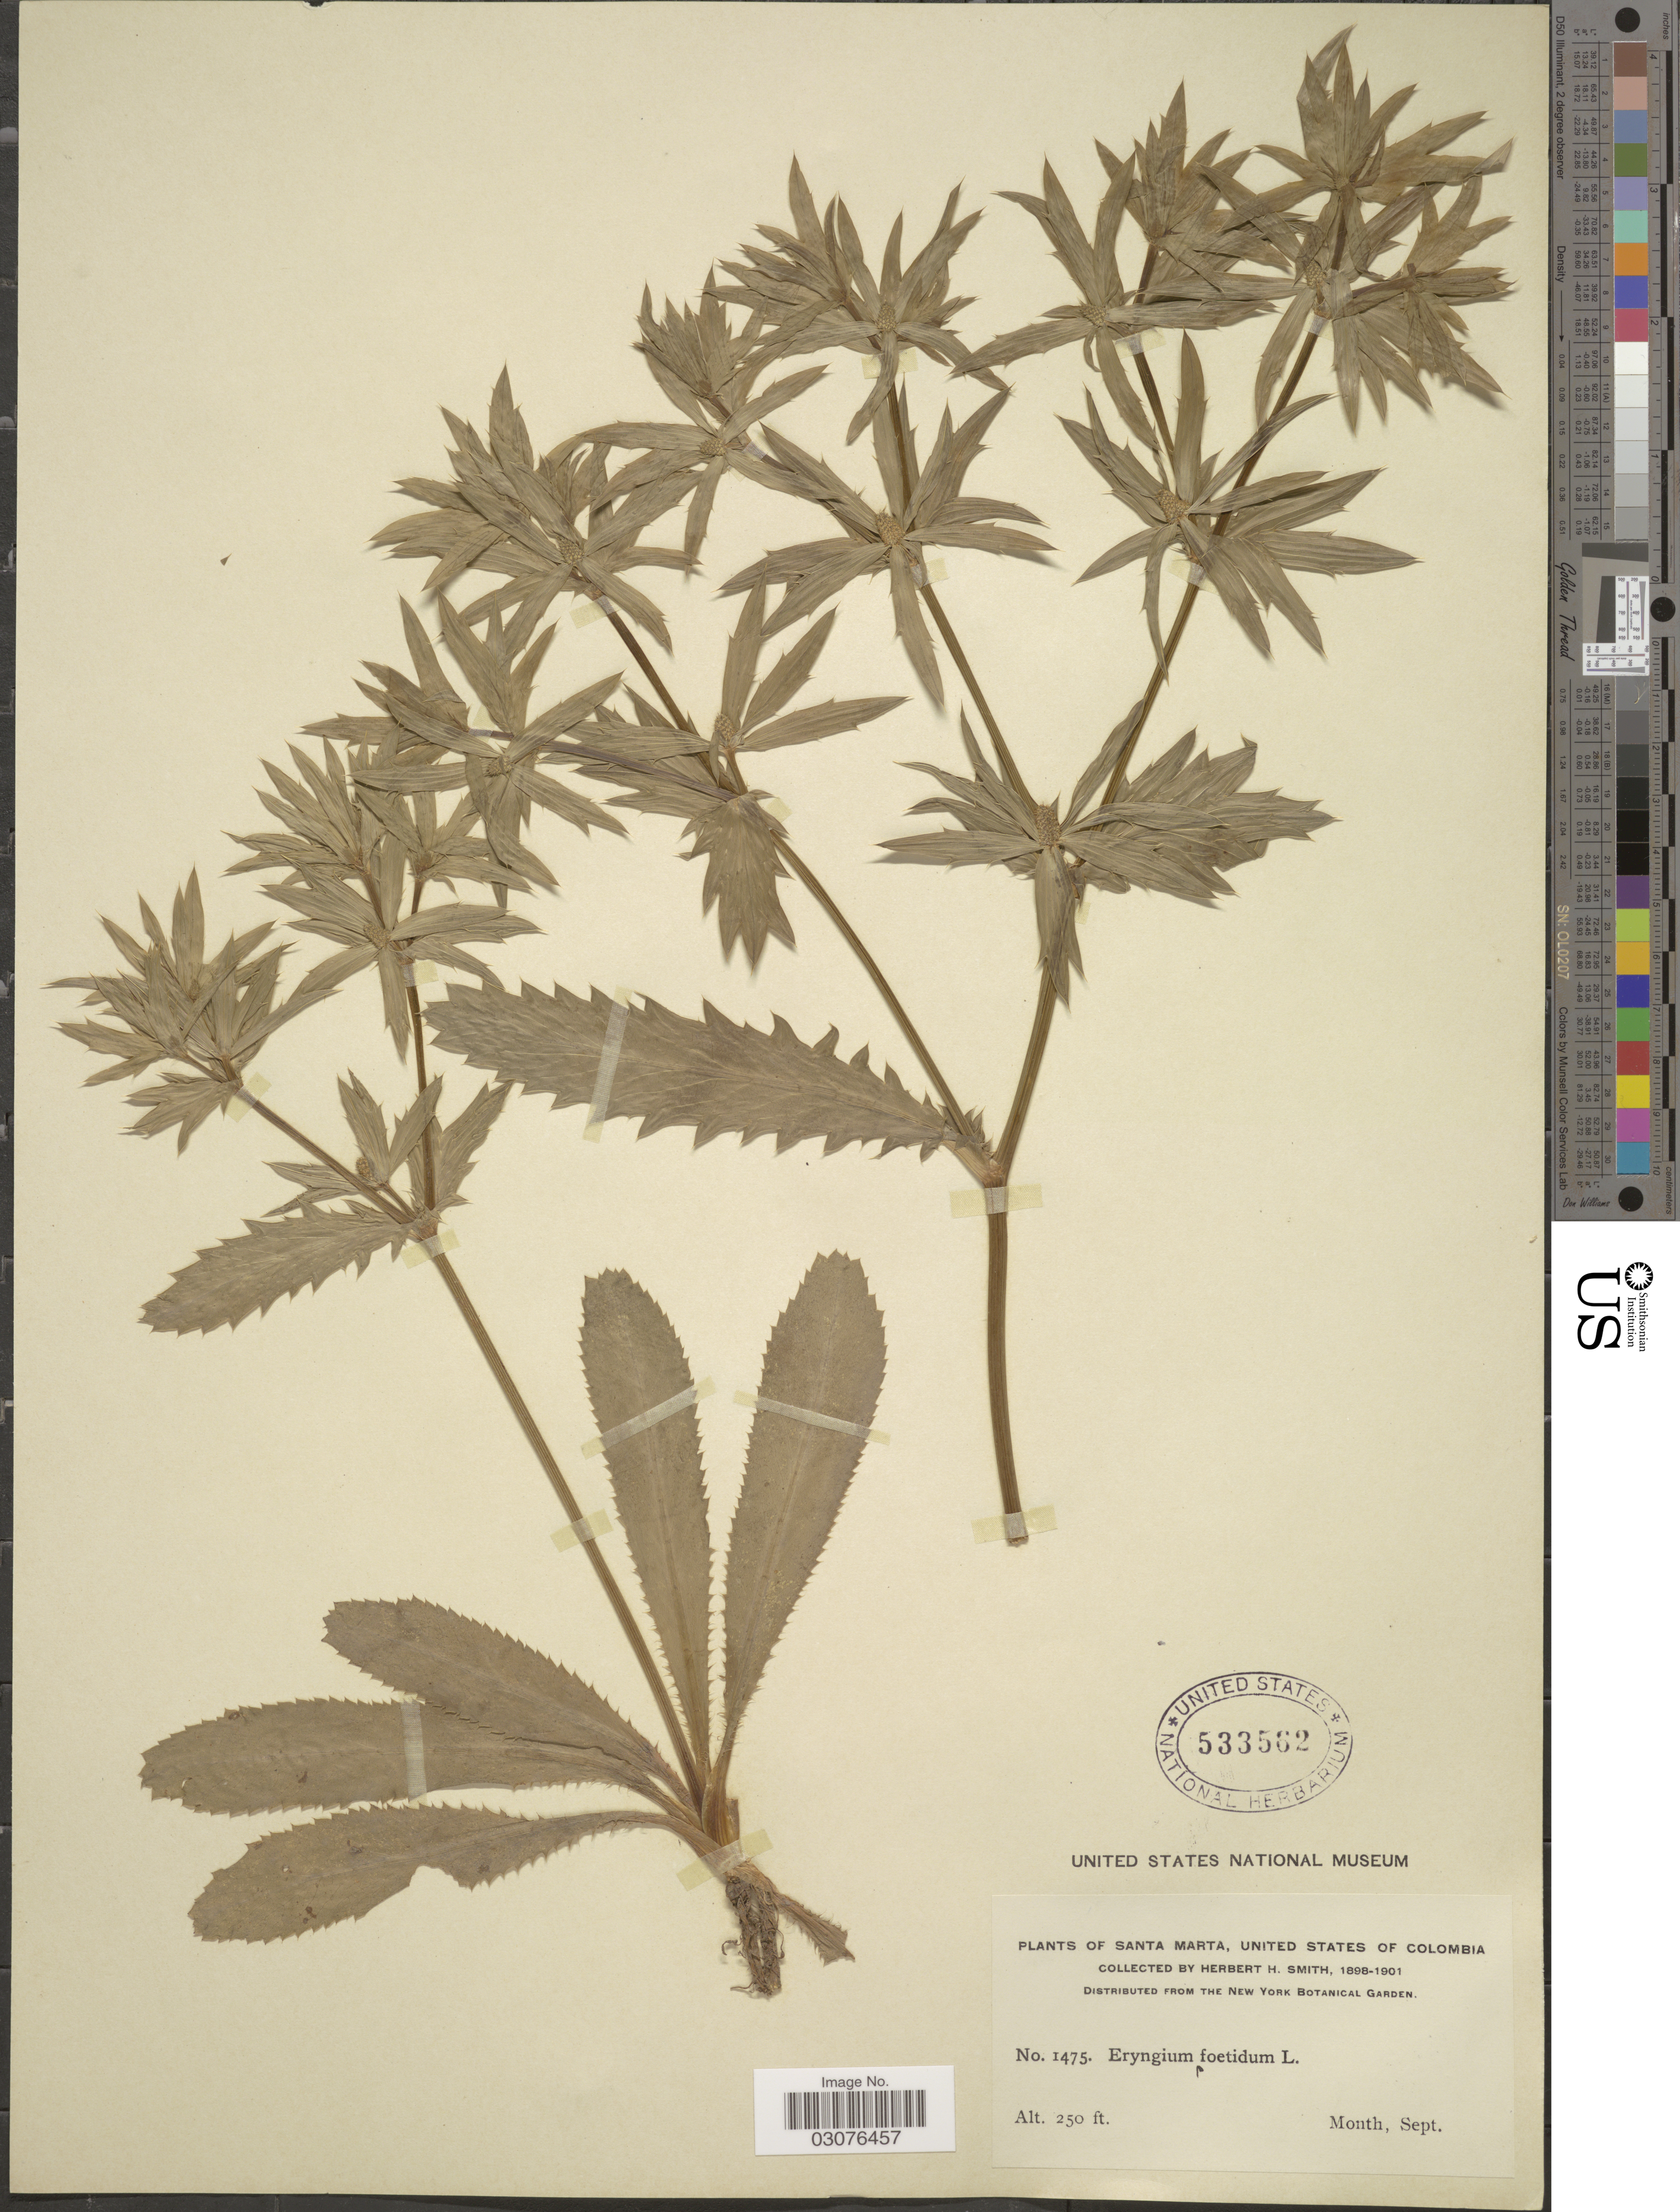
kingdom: Plantae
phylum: Tracheophyta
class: Magnoliopsida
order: Apiales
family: Apiaceae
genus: Eryngium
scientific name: Eryngium foetidum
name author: L.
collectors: Herbert H. Smith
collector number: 1475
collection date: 1898-09/1901-09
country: Colombia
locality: Santa Marta.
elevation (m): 76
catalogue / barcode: US 533562